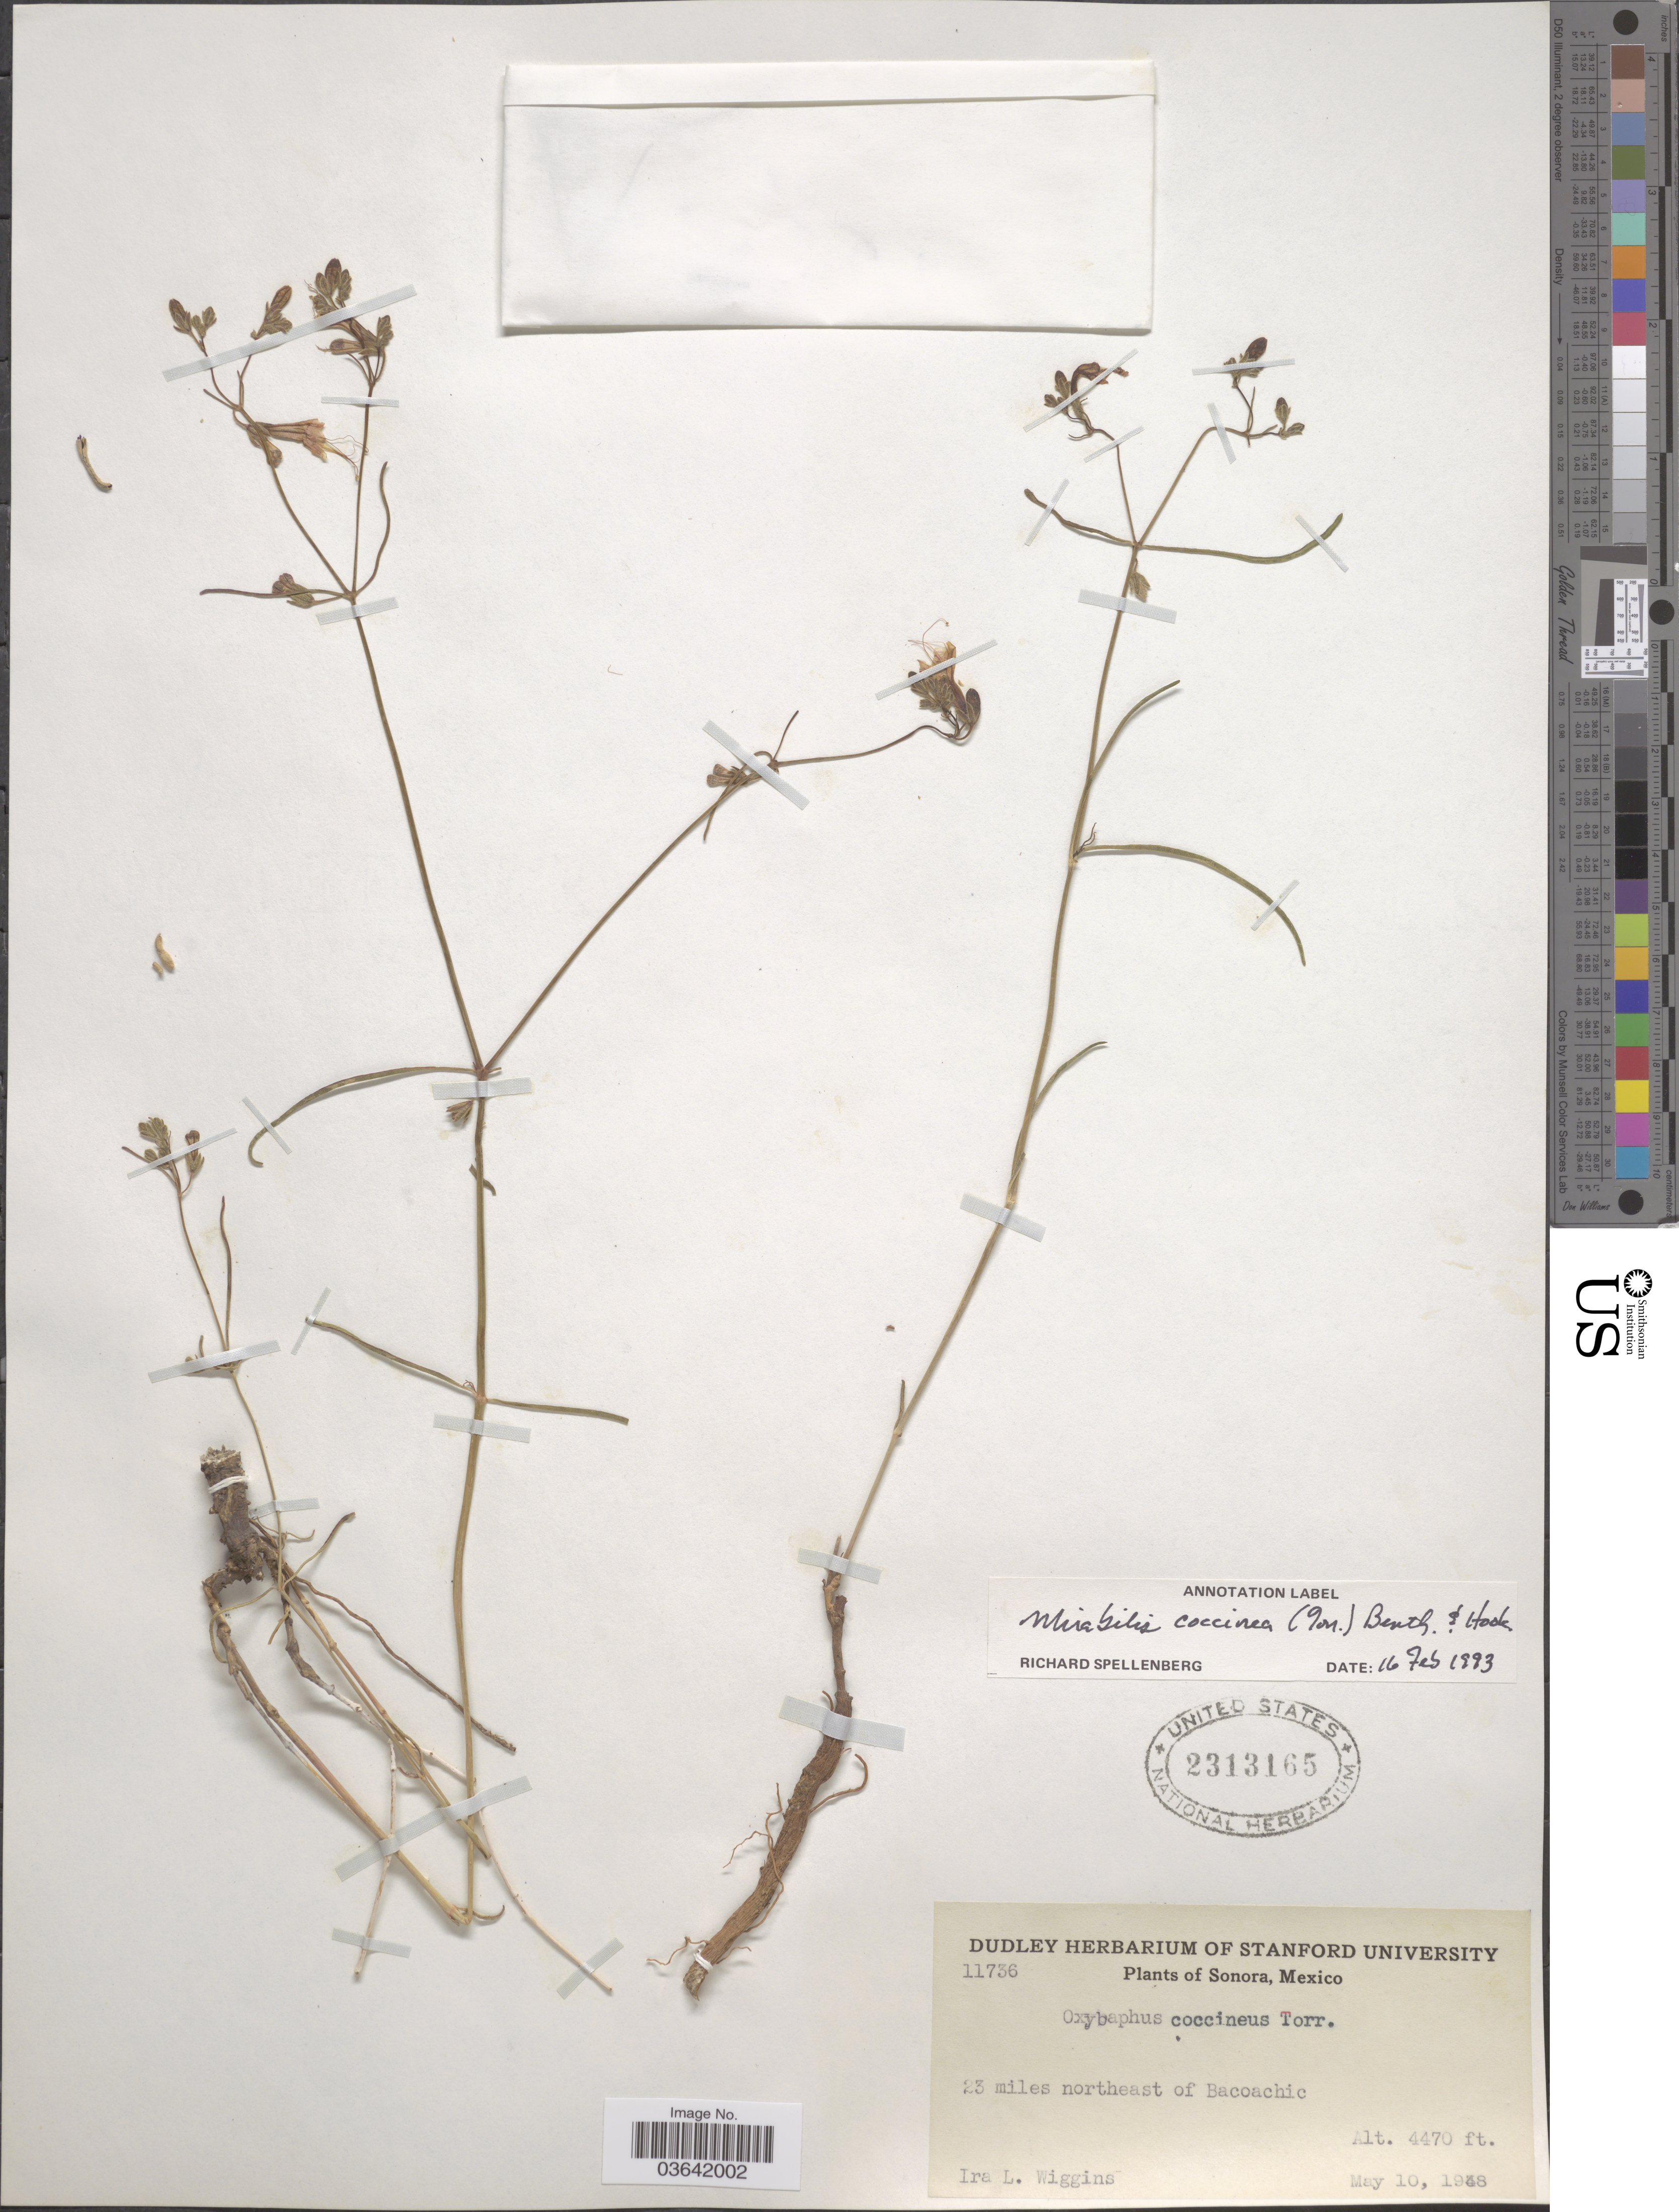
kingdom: Plantae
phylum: Tracheophyta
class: Magnoliopsida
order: Caryophyllales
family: Nyctaginaceae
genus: Mirabilis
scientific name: Mirabilis coccinea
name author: (Torr.) Benth. & Hook. f.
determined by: Spellenberg, R.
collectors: I. L. Wiggins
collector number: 11736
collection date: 1948-05-10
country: Mexico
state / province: Sonora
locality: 23 miles northeast of Bacoachic.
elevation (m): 1362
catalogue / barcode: US 2313165